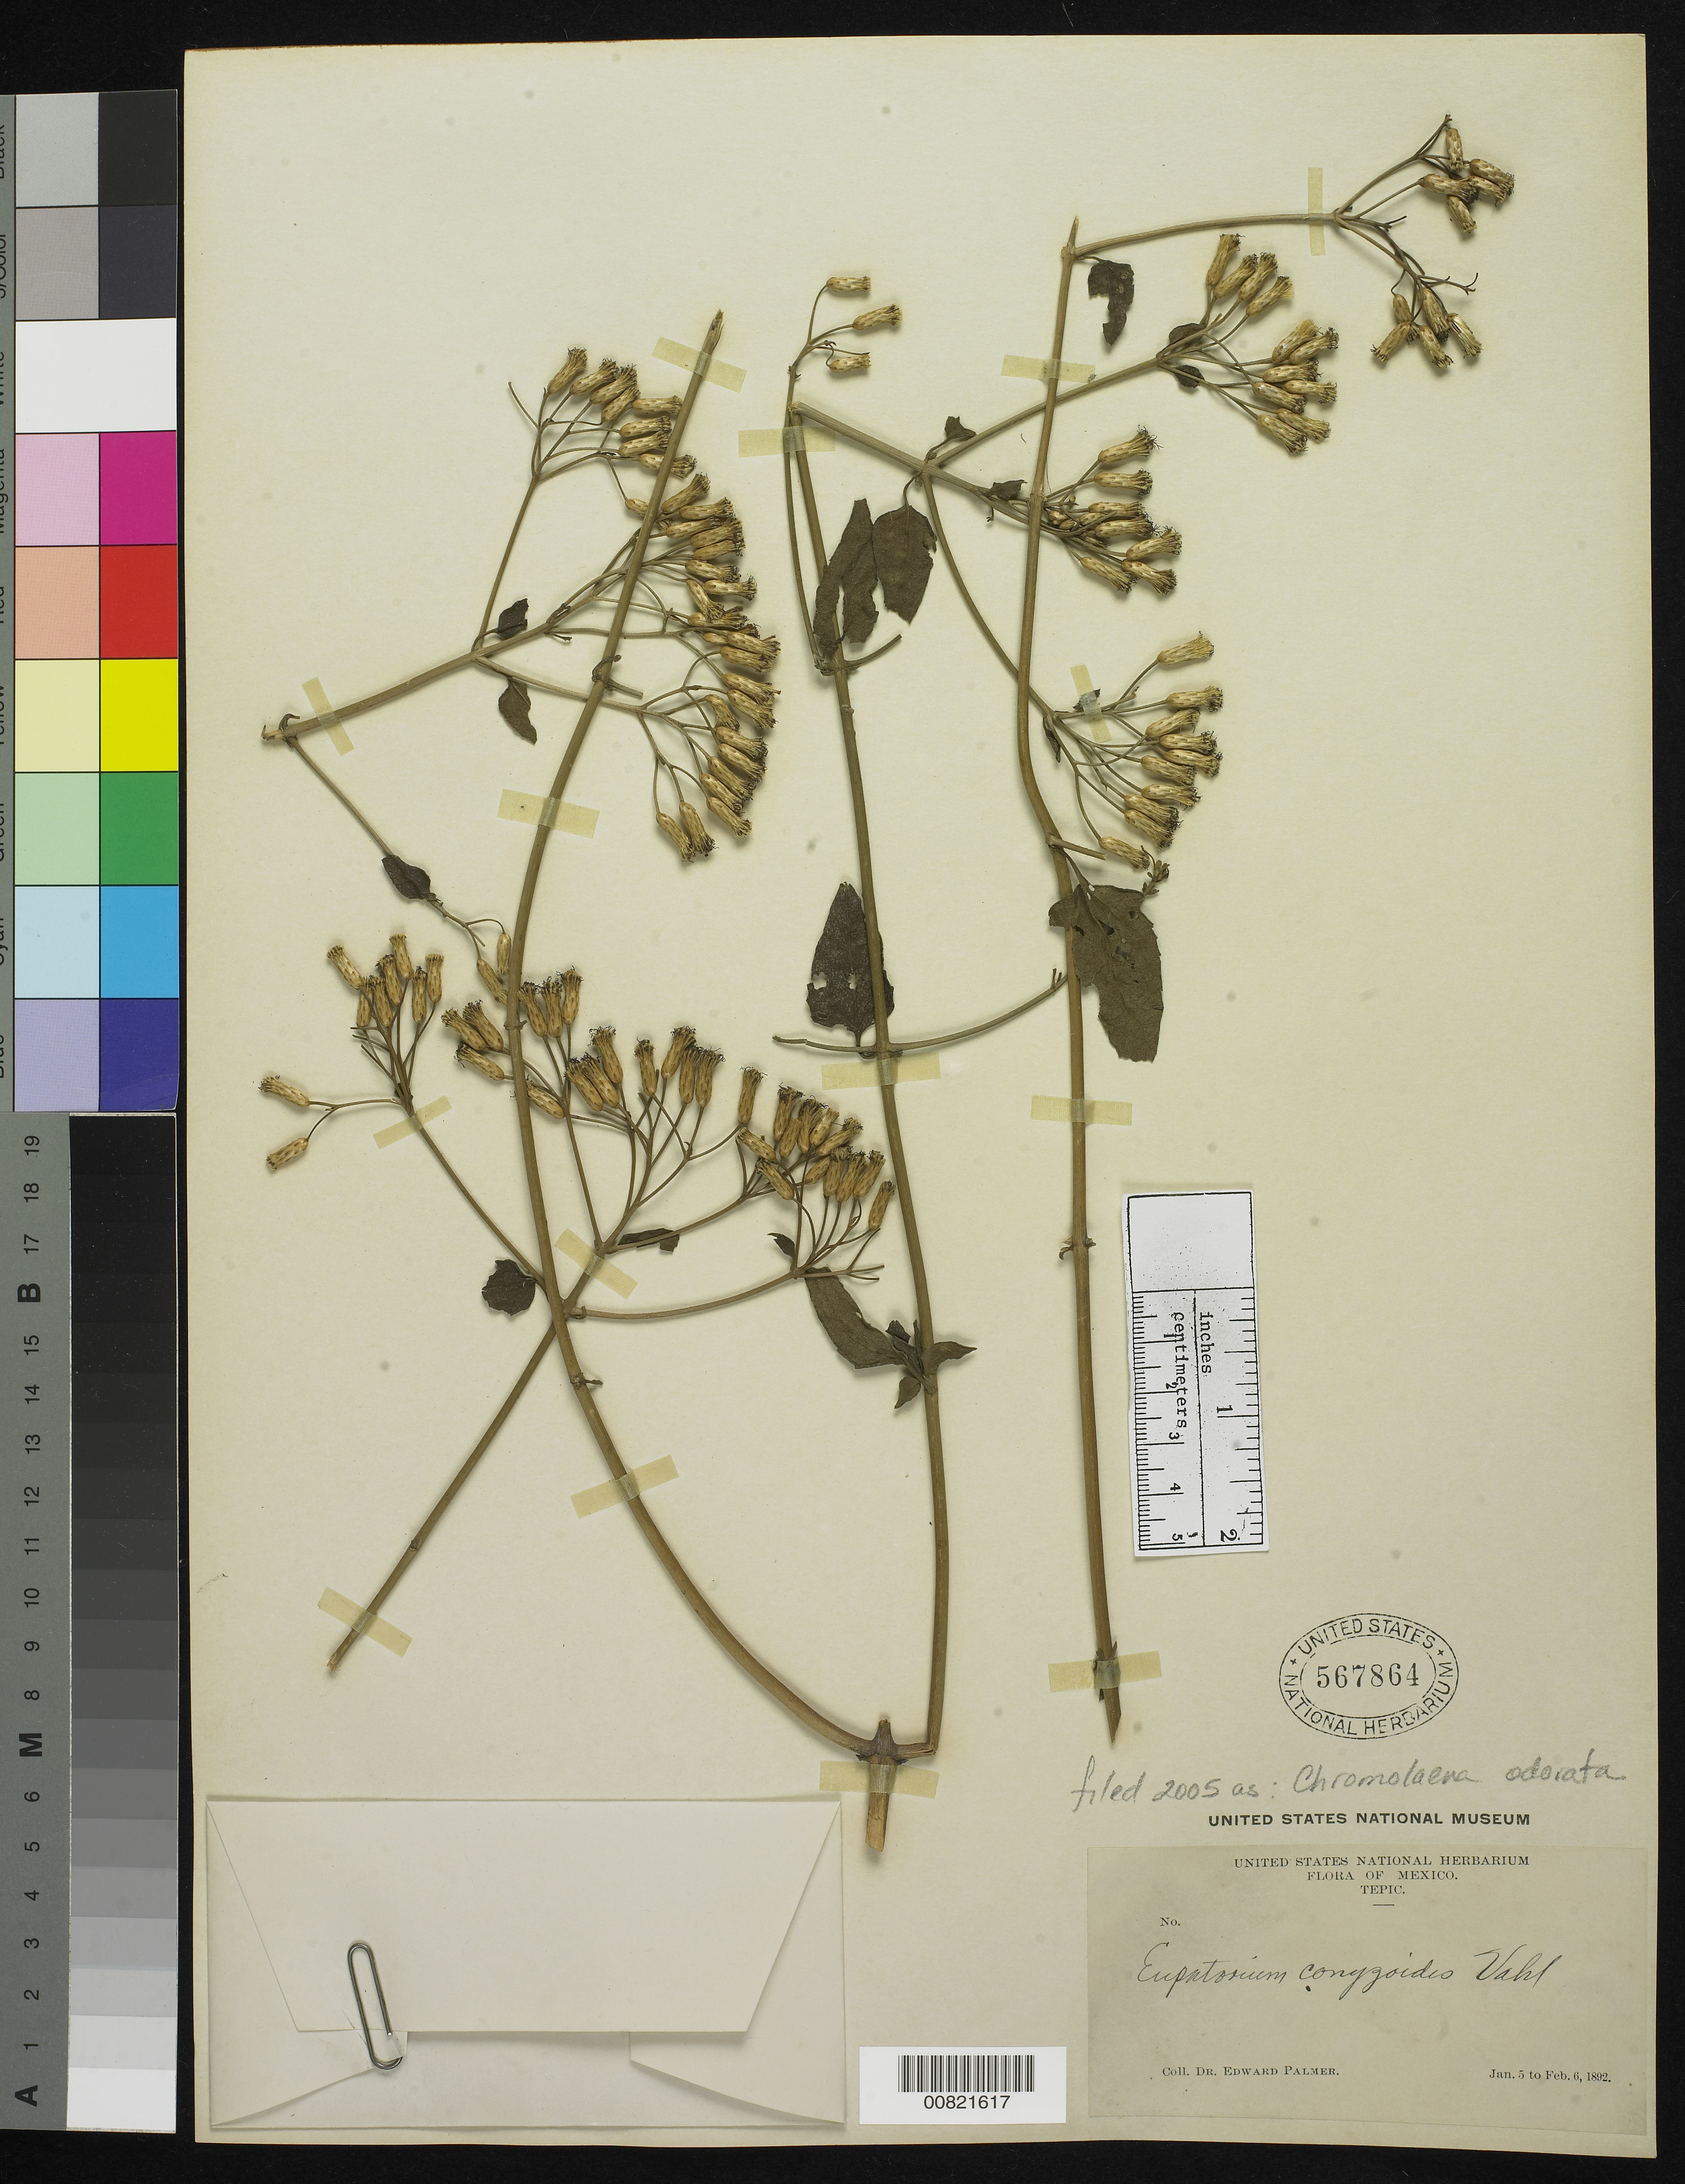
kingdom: Plantae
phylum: Tracheophyta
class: Magnoliopsida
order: Asterales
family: Asteraceae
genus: Chromolaena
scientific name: Chromolaena odorata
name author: (L.) R.M. King & H. Rob.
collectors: E. Palmer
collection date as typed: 05 Jan 1892 to 06 Feb 1892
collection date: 1892-01-05/1892-02-06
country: Mexico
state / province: Nayarit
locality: Tepic, Nayarit.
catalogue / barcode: US 567864